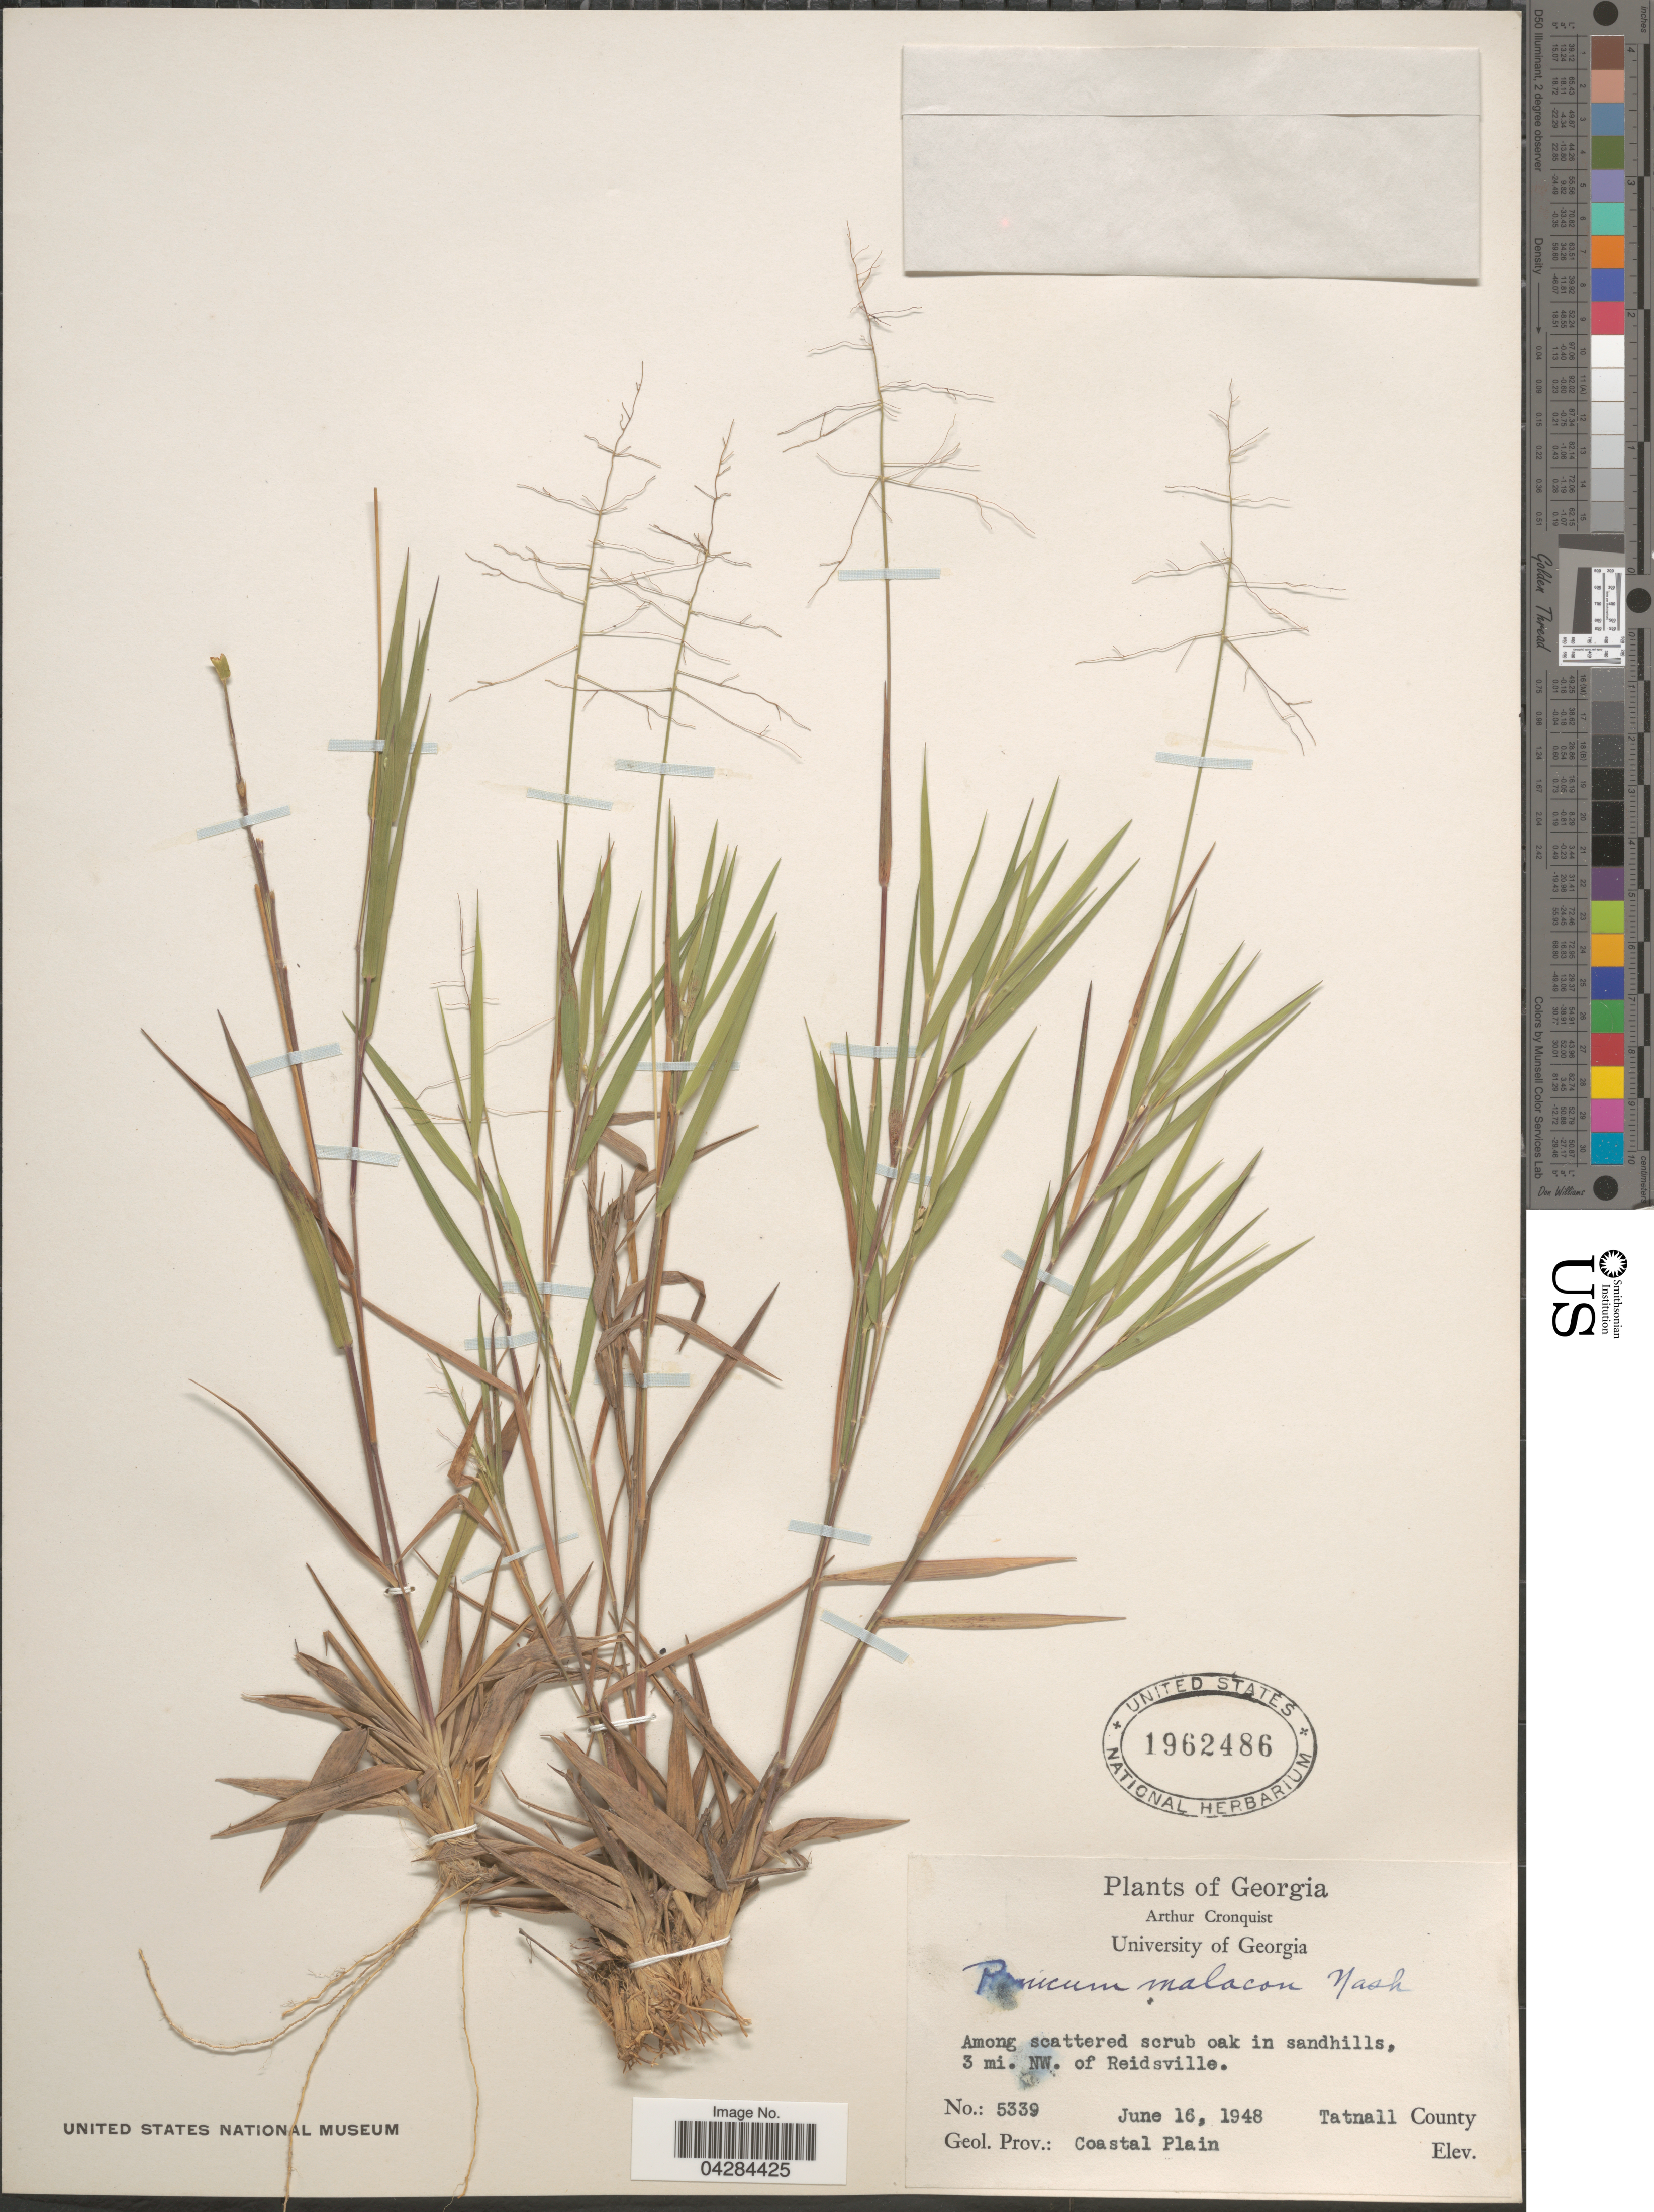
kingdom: Plantae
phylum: Tracheophyta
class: Liliopsida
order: Poales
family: Poaceae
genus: Dichanthelium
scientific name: Dichanthelium ovale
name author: (Elliott) Gould & C.A. Clark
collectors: A. J. Cronquist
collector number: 5339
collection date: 1948-06-16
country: United States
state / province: Georgia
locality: Among scattered scrub oak in sandhills, 3 mi. NW. of Reidsville. Tatnall County Geol. Prov.: Coastal Plain.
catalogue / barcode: US 1962486